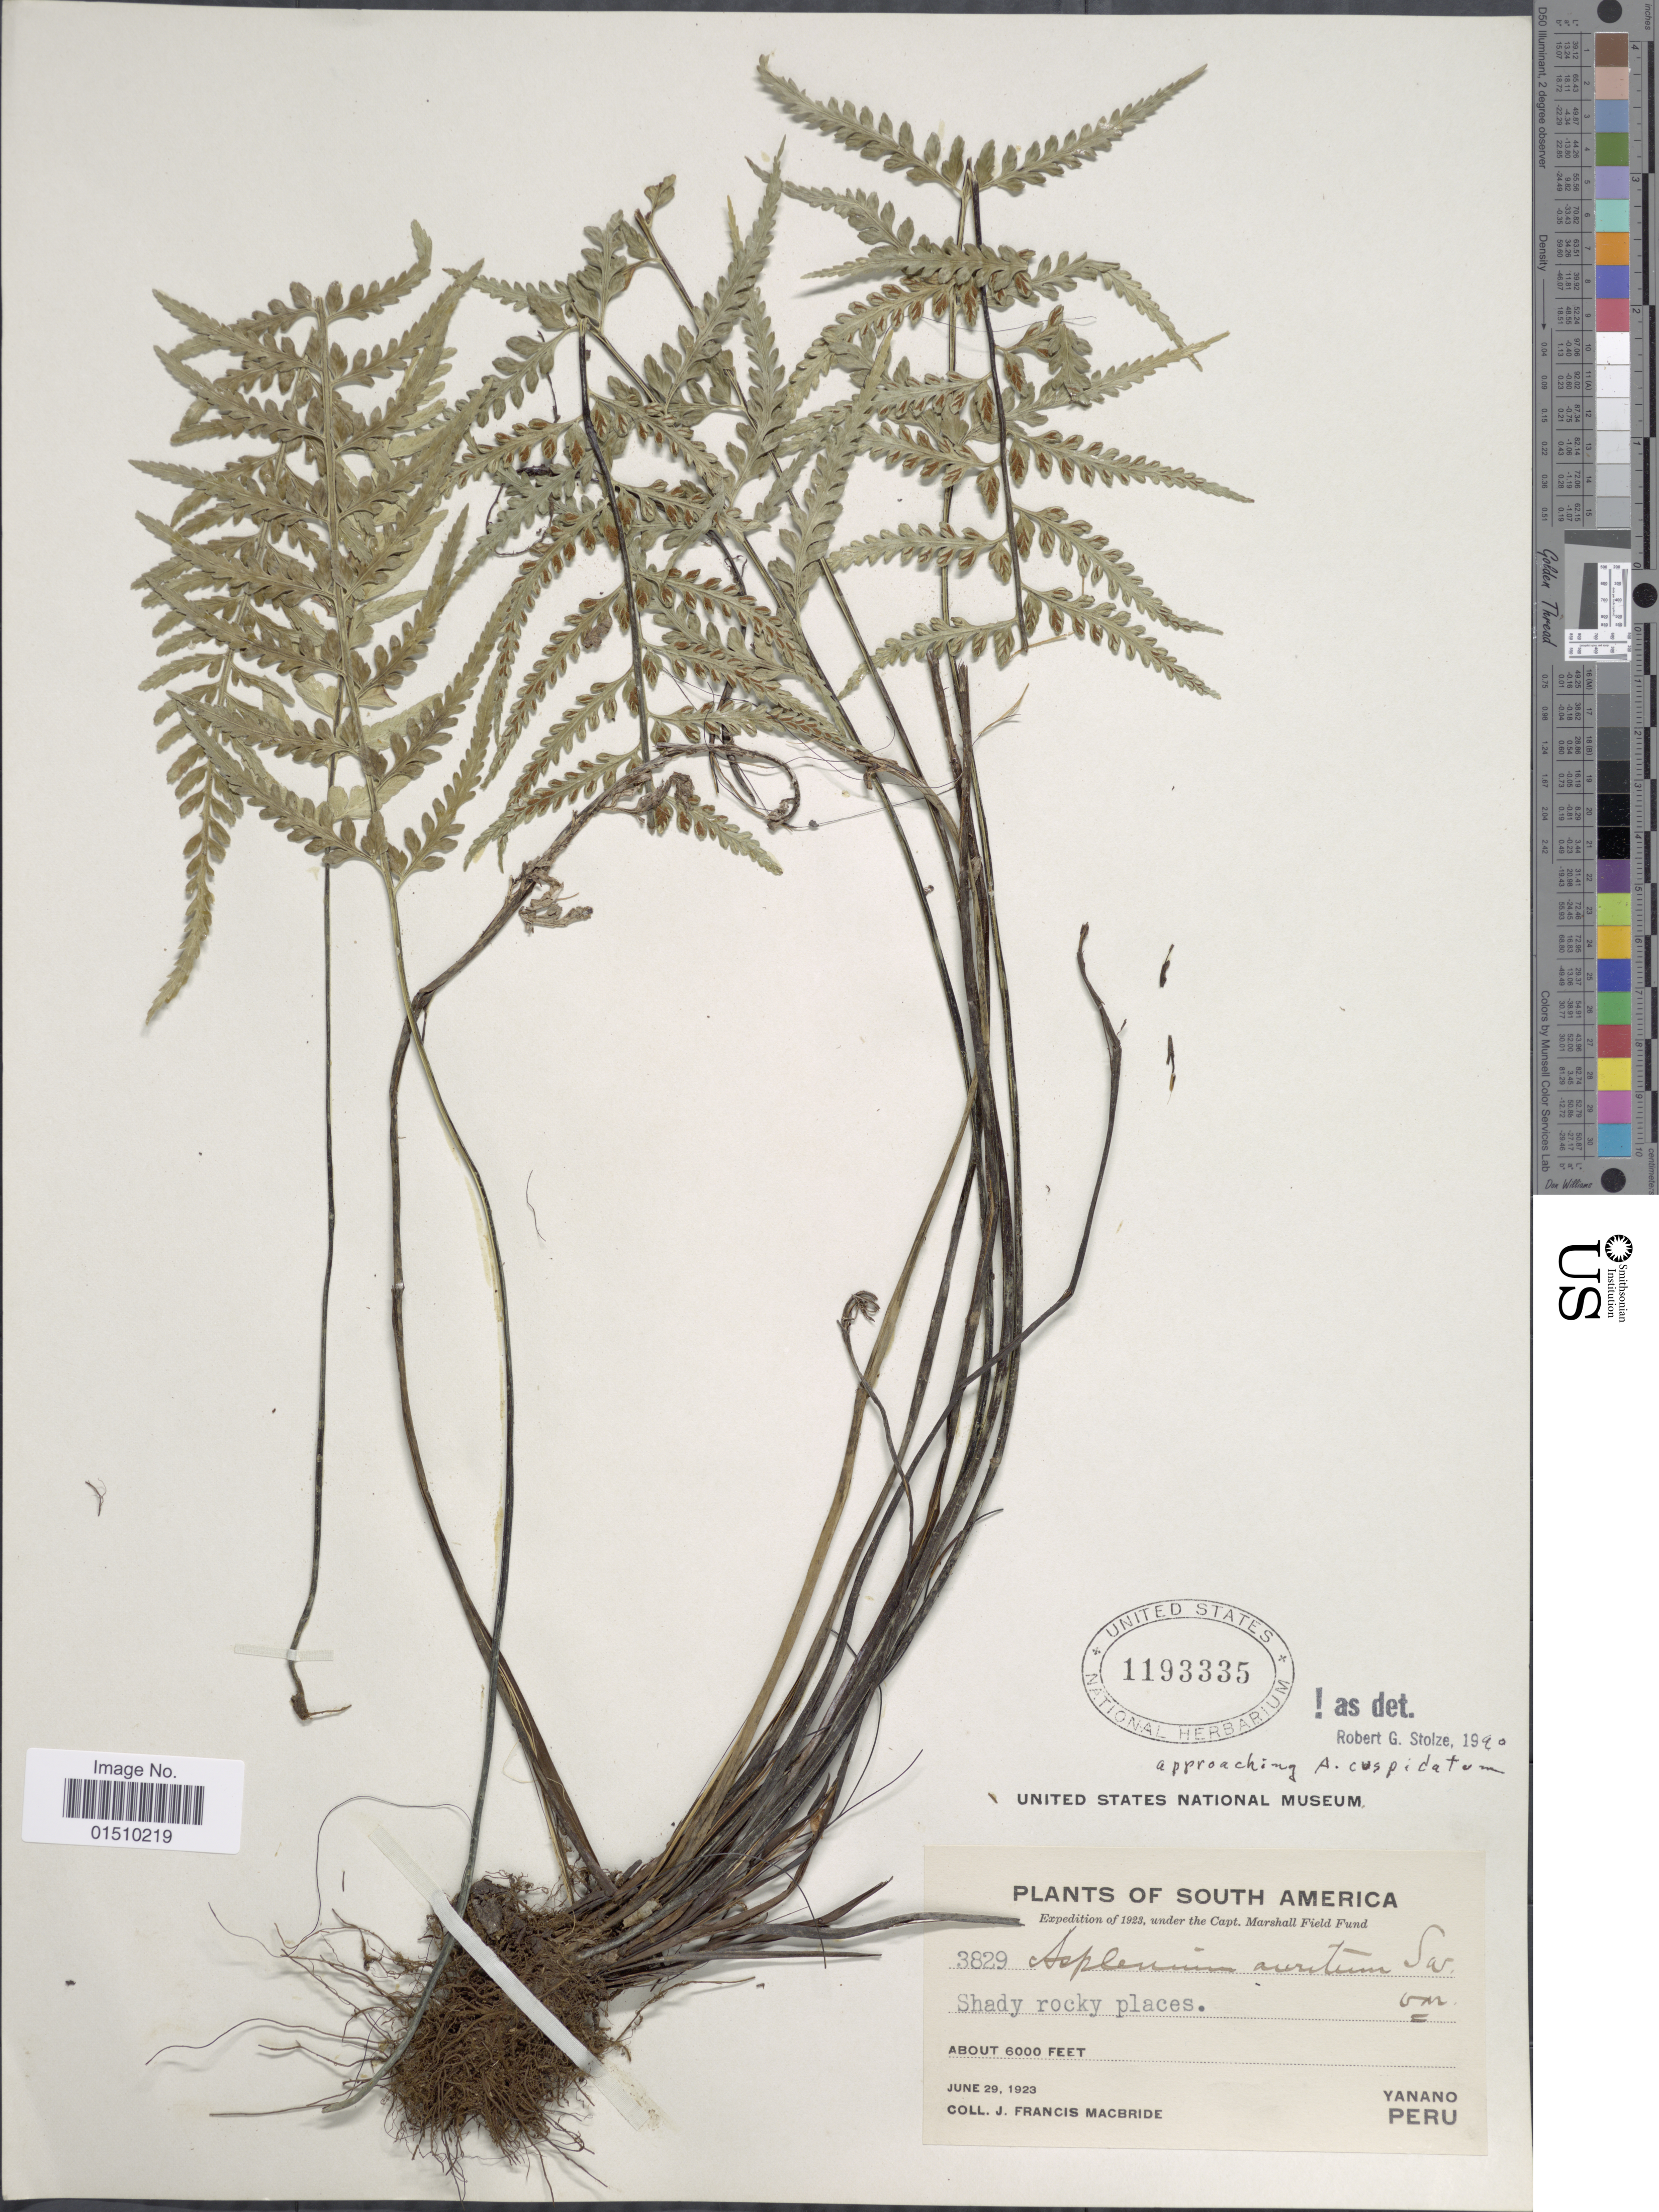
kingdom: Plantae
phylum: Tracheophyta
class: Polypodiopsida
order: Polypodiales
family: Aspleniaceae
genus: Asplenium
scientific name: Asplenium auritum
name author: Sw.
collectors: J. F. Macbride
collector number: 3829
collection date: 1923-06-29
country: Peru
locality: South America, Yanano, Peru.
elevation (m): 1829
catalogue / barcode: US 1193335